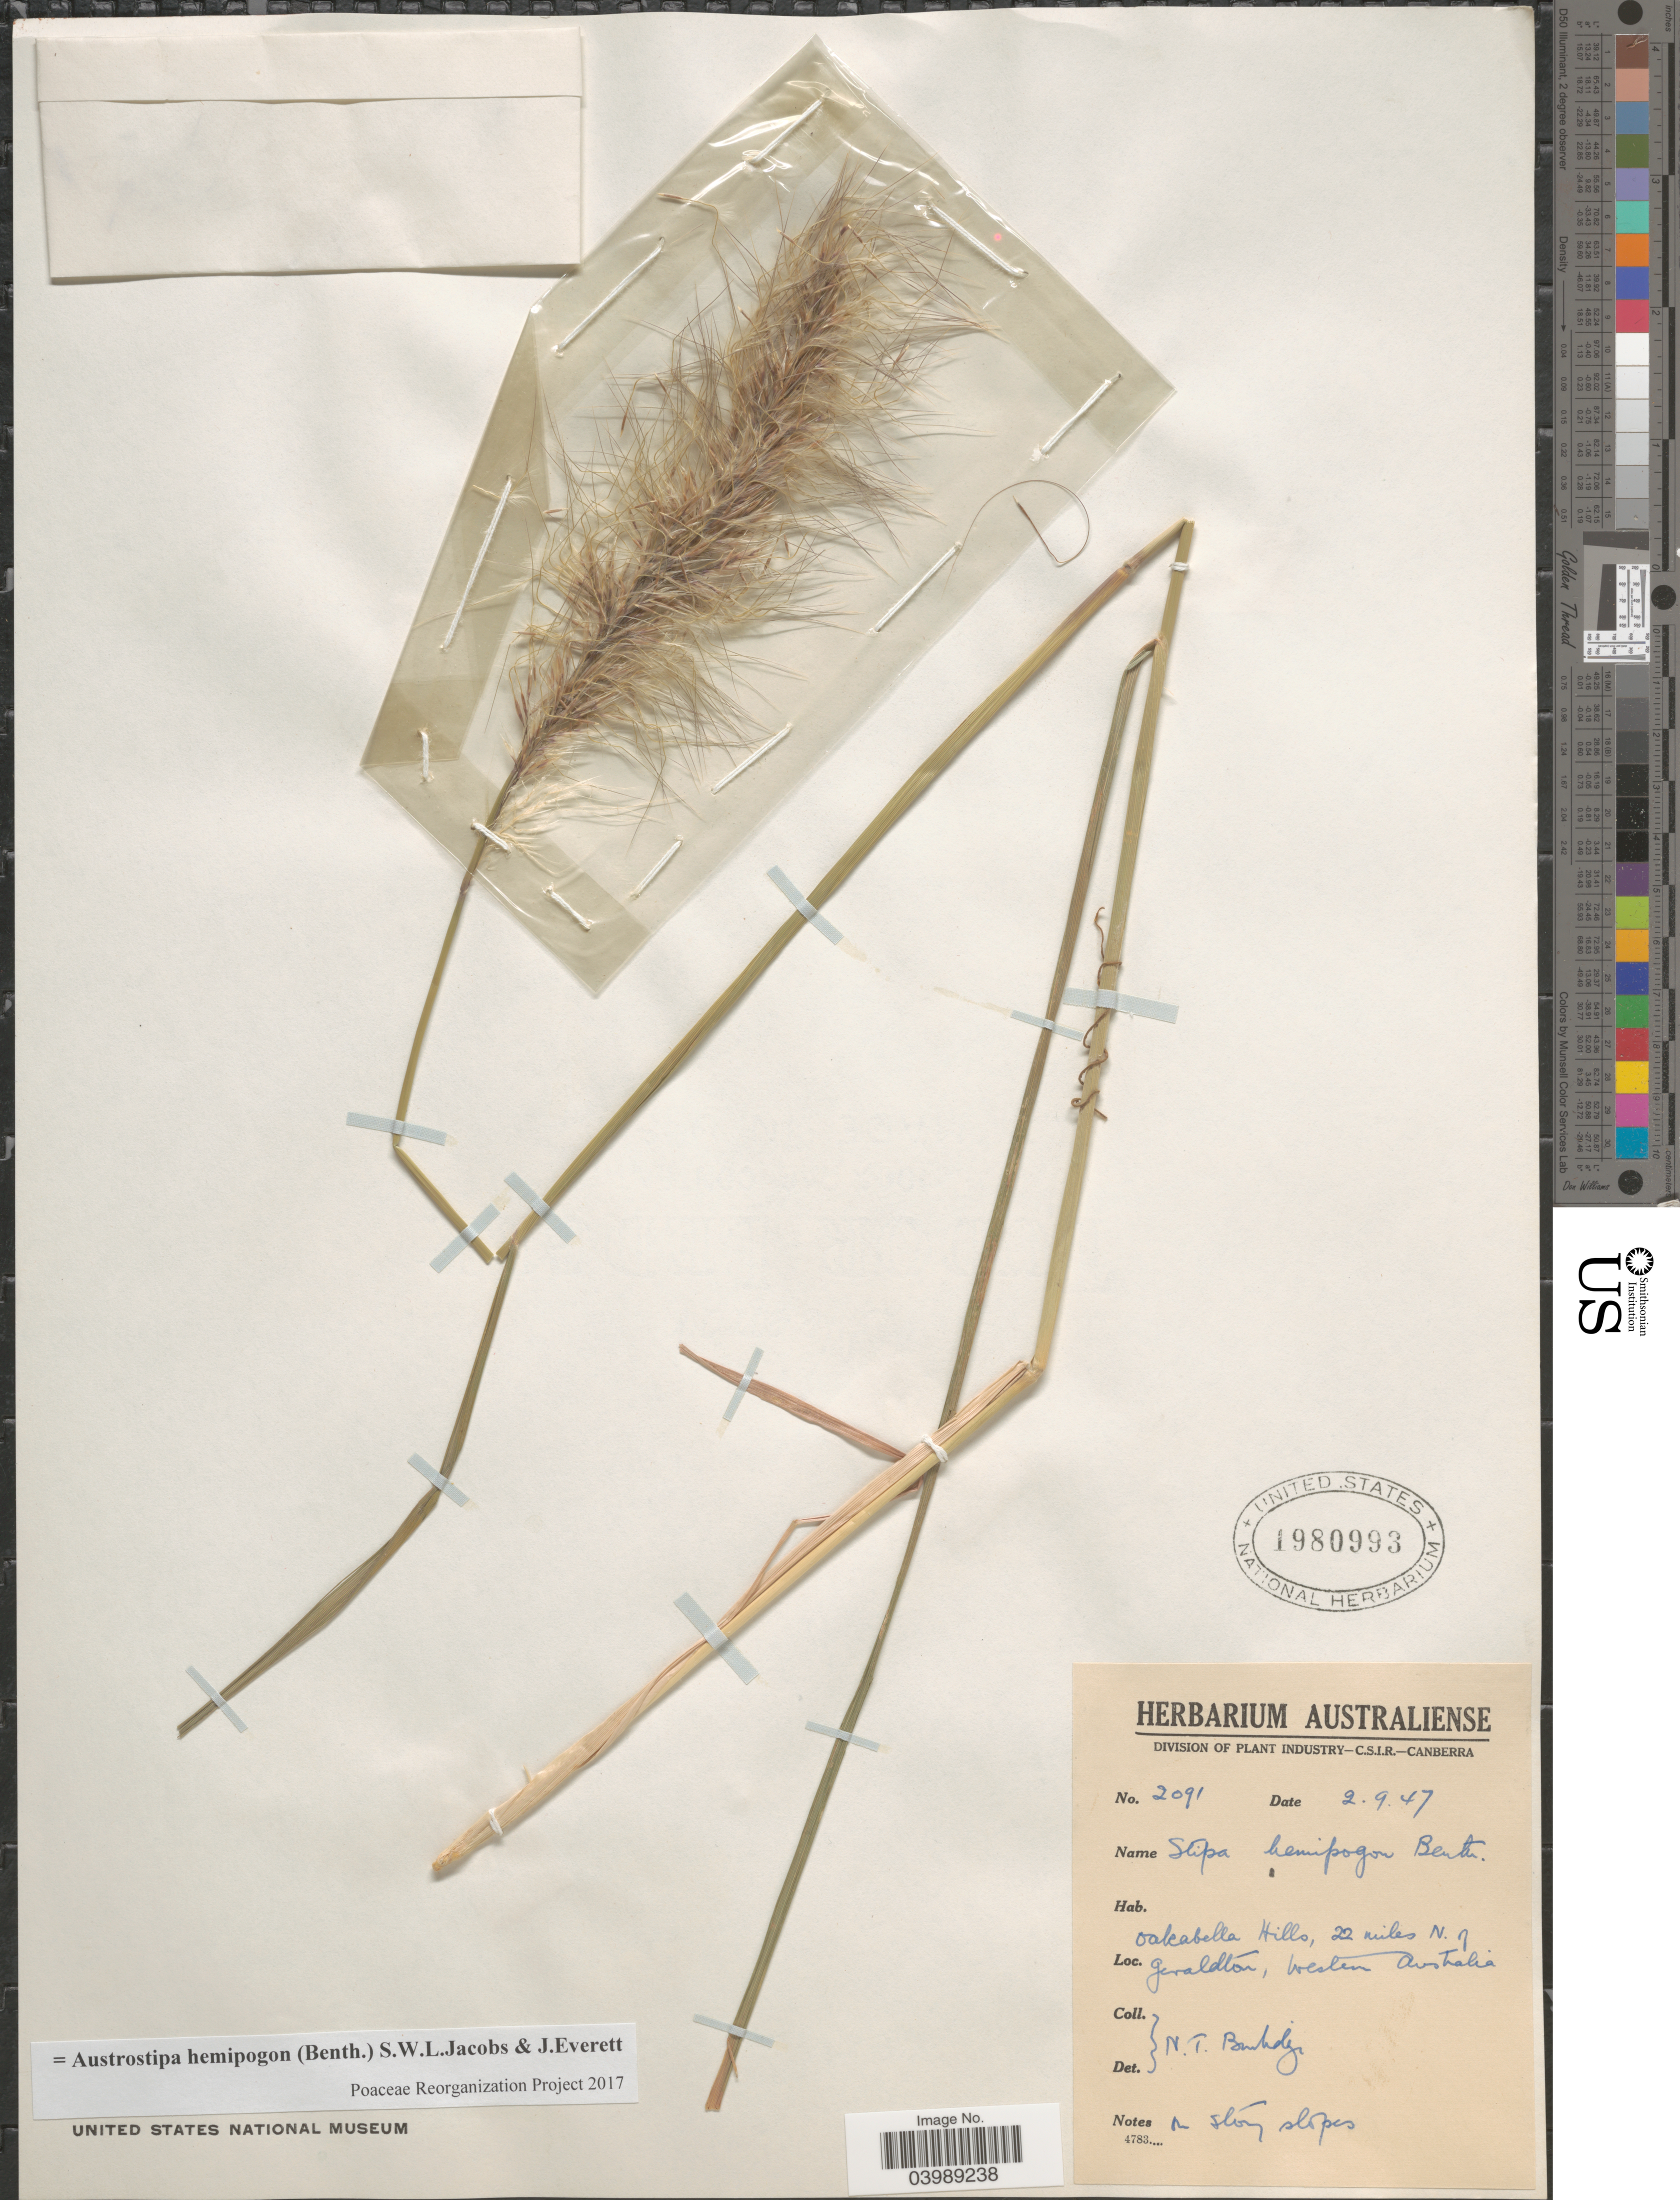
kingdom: Plantae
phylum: Tracheophyta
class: Liliopsida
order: Poales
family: Poaceae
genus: Austrostipa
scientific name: Austrostipa hemipogon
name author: (Benth.) S.W.L. Jacobs & J. Everett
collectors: N. T. Burbidge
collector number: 2091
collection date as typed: Transcribed d/m/y: 2/9/47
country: Australia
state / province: Western Australia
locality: Oakabella Hills, 22 miles N.of Geraldton.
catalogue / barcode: US 1980993